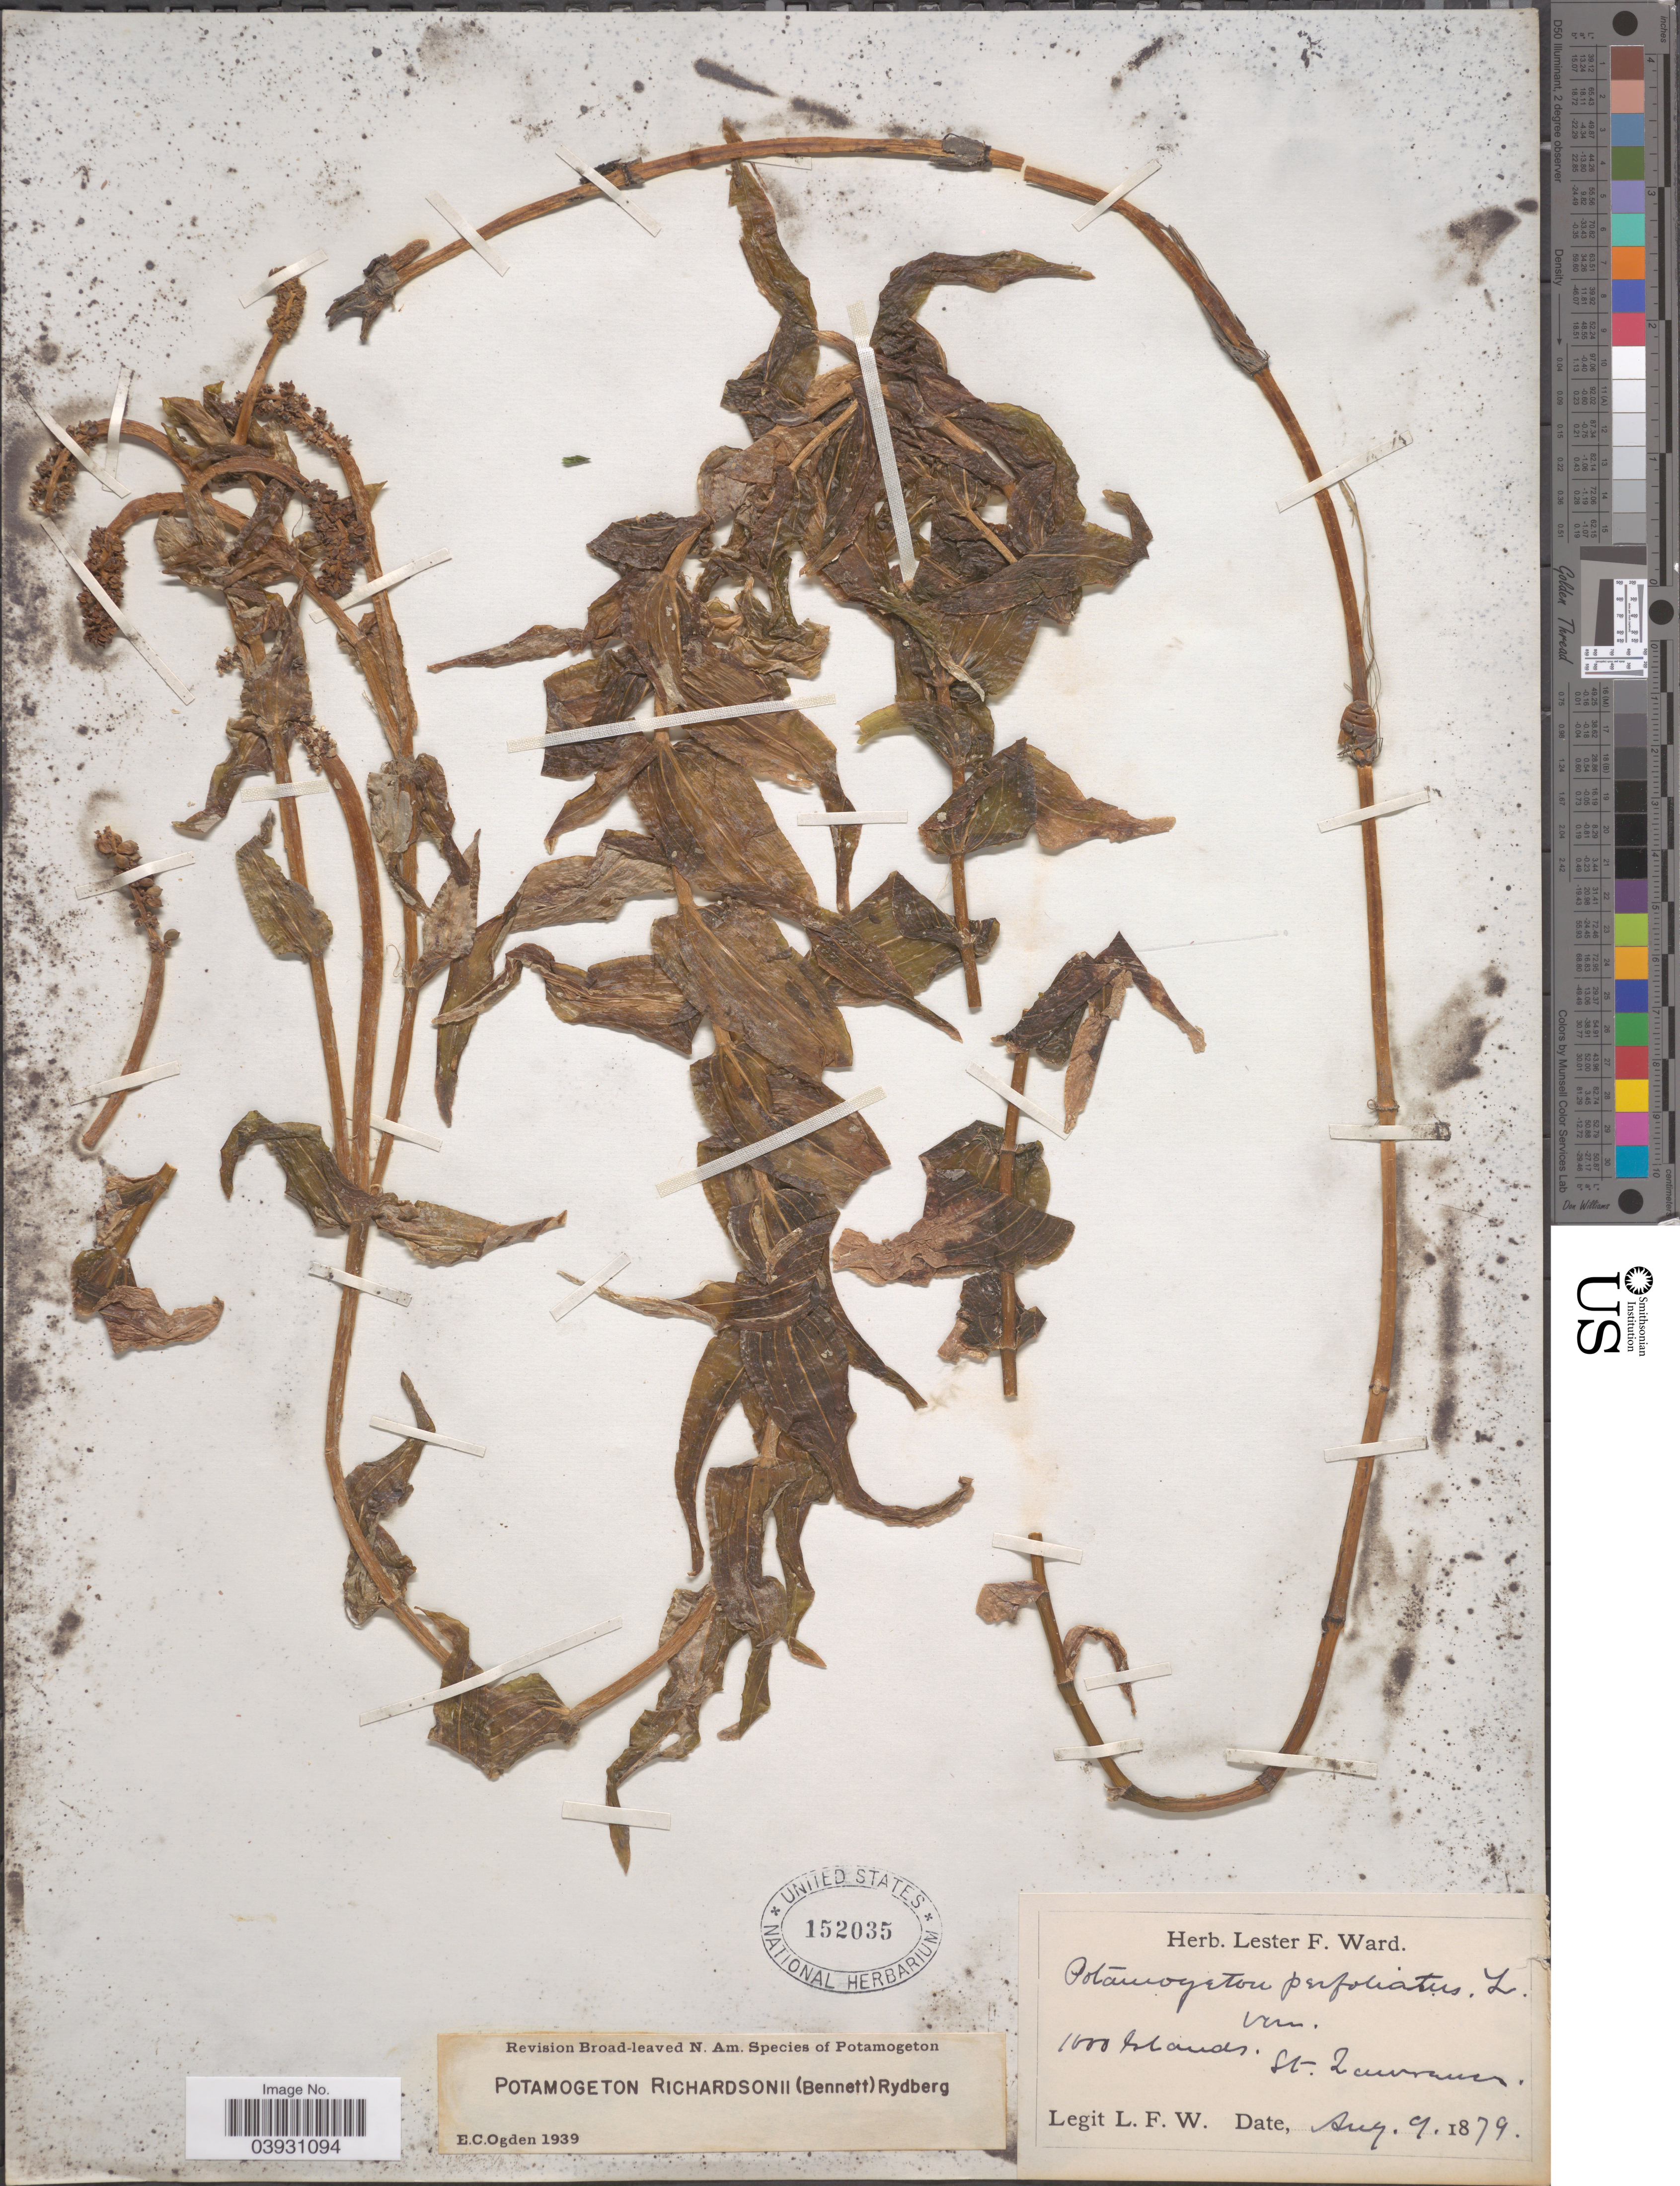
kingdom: Plantae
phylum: Tracheophyta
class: Liliopsida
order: Alismatales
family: Potamogetonaceae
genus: Potamogeton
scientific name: Potamogeton richardsonii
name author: (A.W. Benn.) Rydb.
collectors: L. F. Ward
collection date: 1879-08-09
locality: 1000 Islands, St. Lawrence.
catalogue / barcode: US 152035